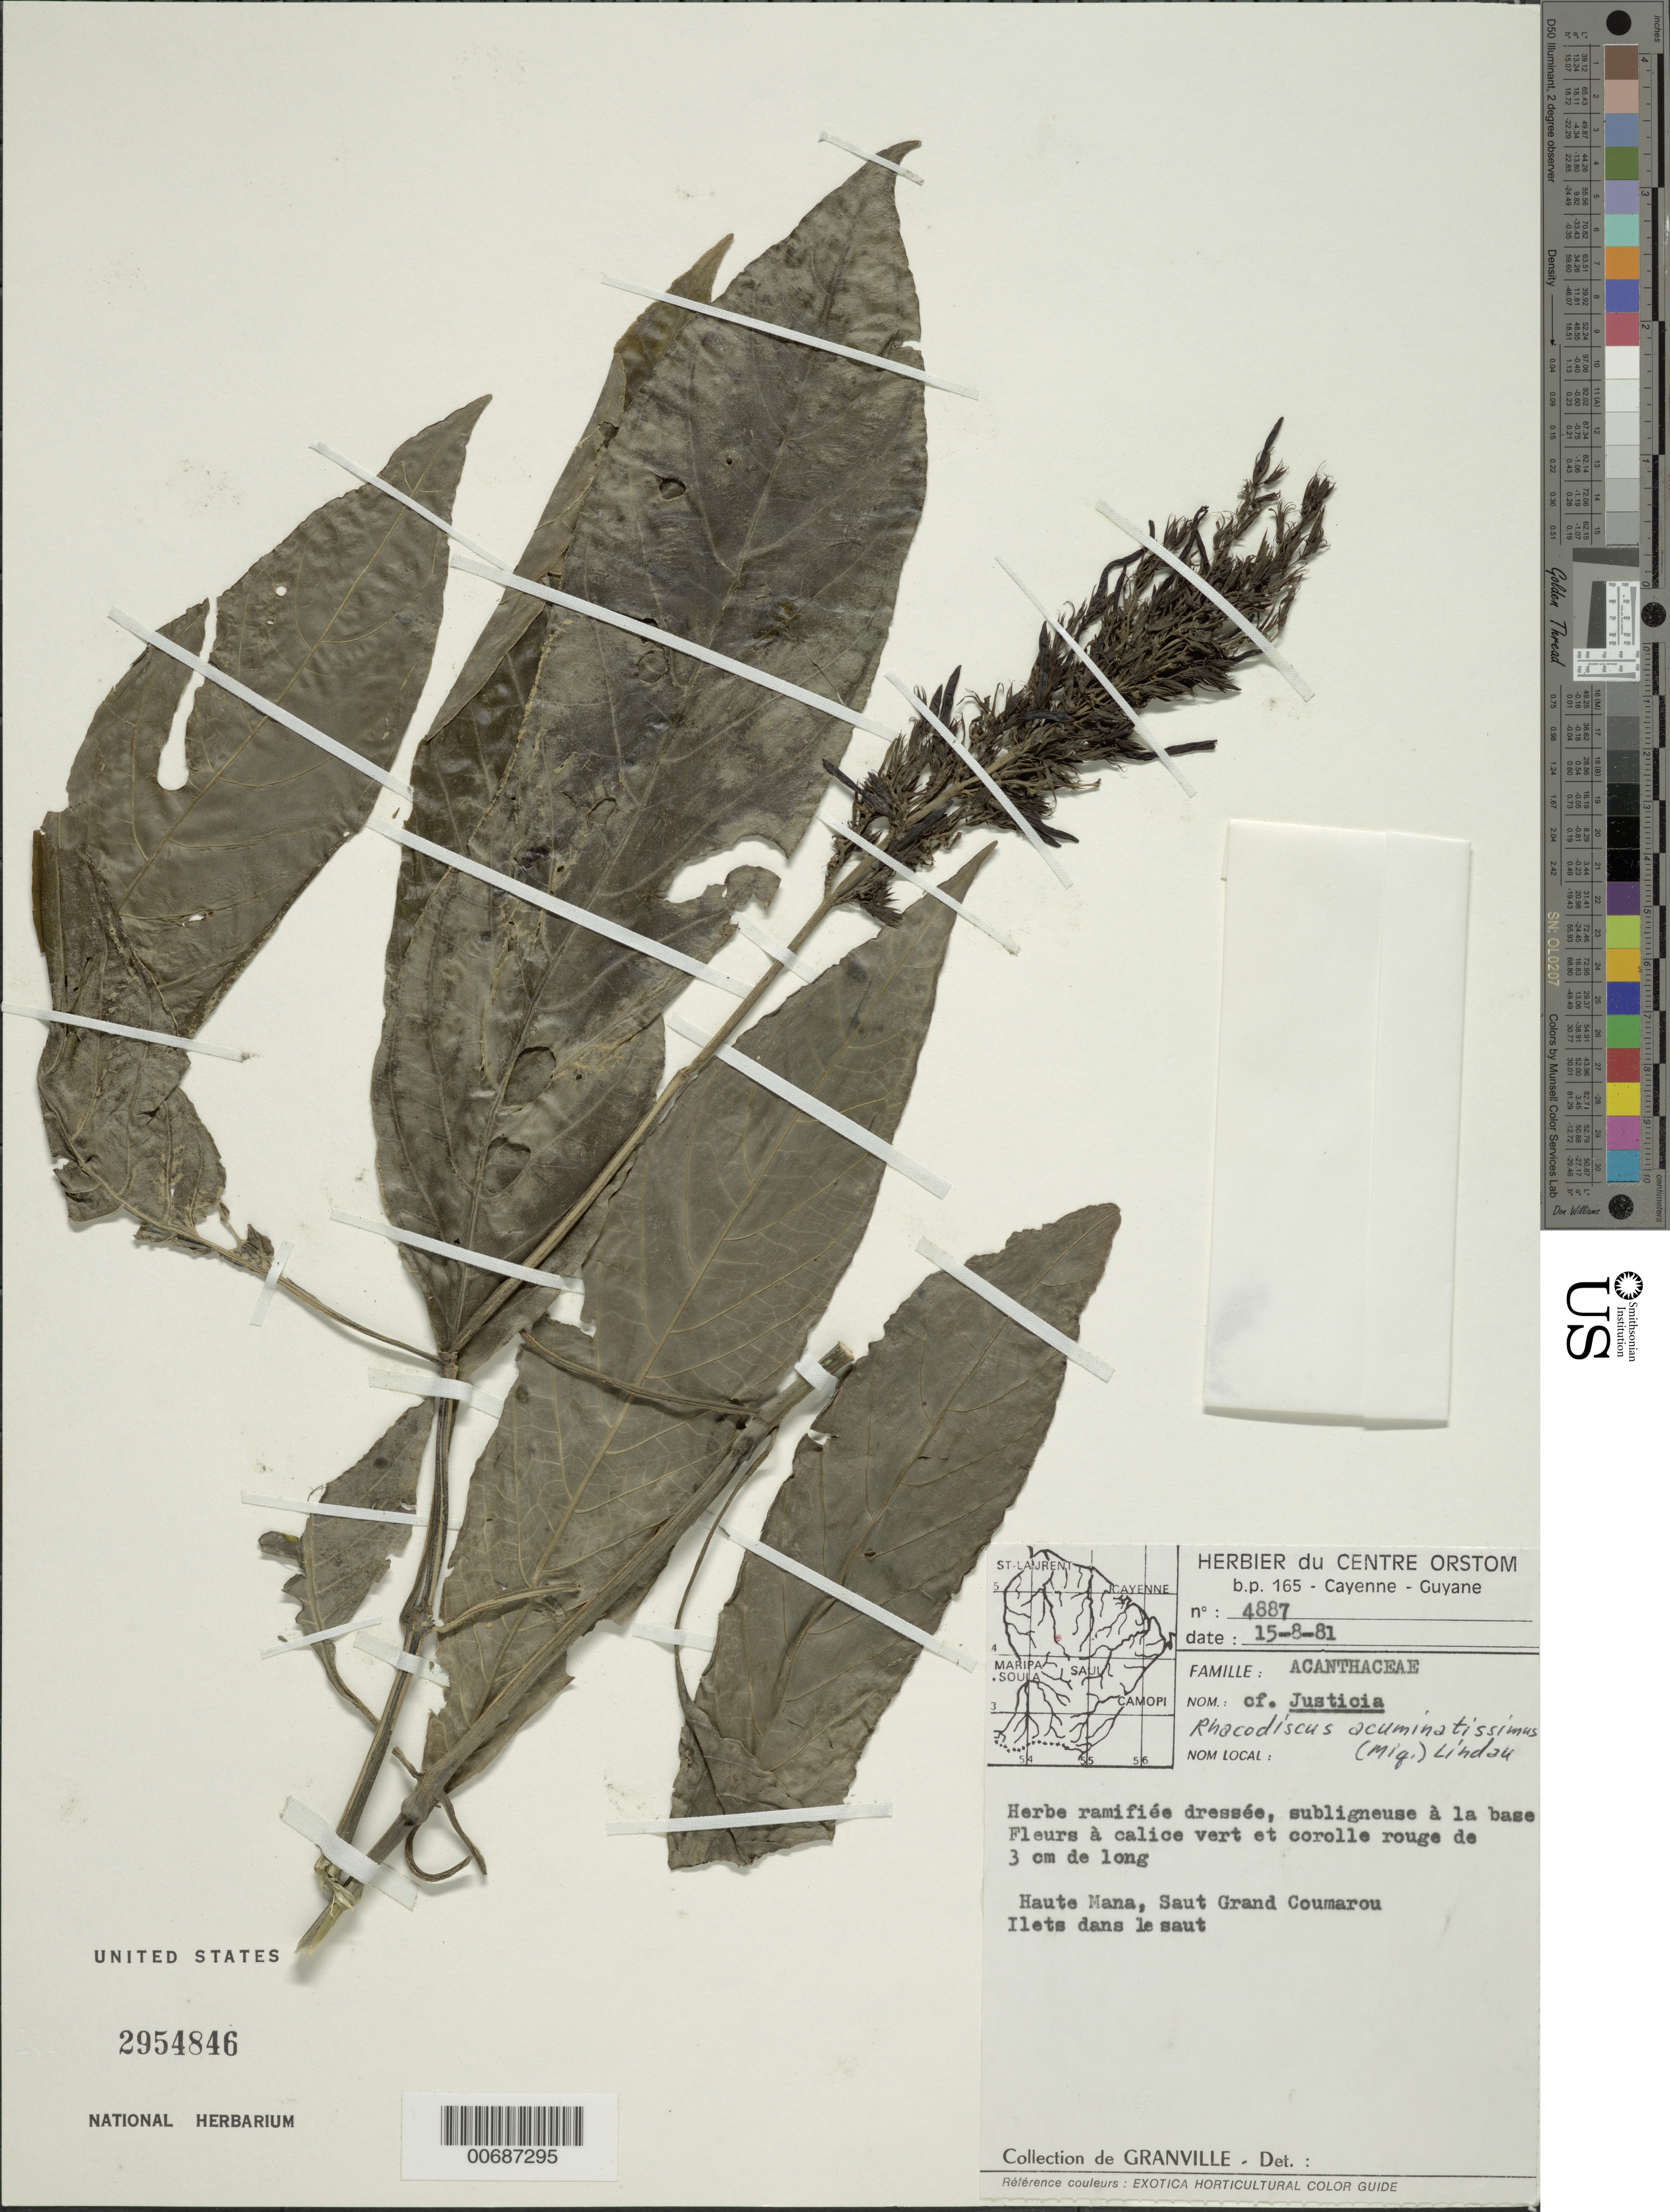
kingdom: Plantae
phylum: Tracheophyta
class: Magnoliopsida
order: Lamiales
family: Acanthaceae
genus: Rhacodiscus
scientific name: Rhacodiscus acuminatissimus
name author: (Miq.) Lindau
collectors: J.-J. de Granville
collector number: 4887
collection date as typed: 15-Aug-81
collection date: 1981-08-15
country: French Guiana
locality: Fleuve Ouaqui, entre Grigel et Saut Macaque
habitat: Haute Mana, Saut Grand Coumarou. Ilets dans le saut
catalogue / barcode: US 2954846